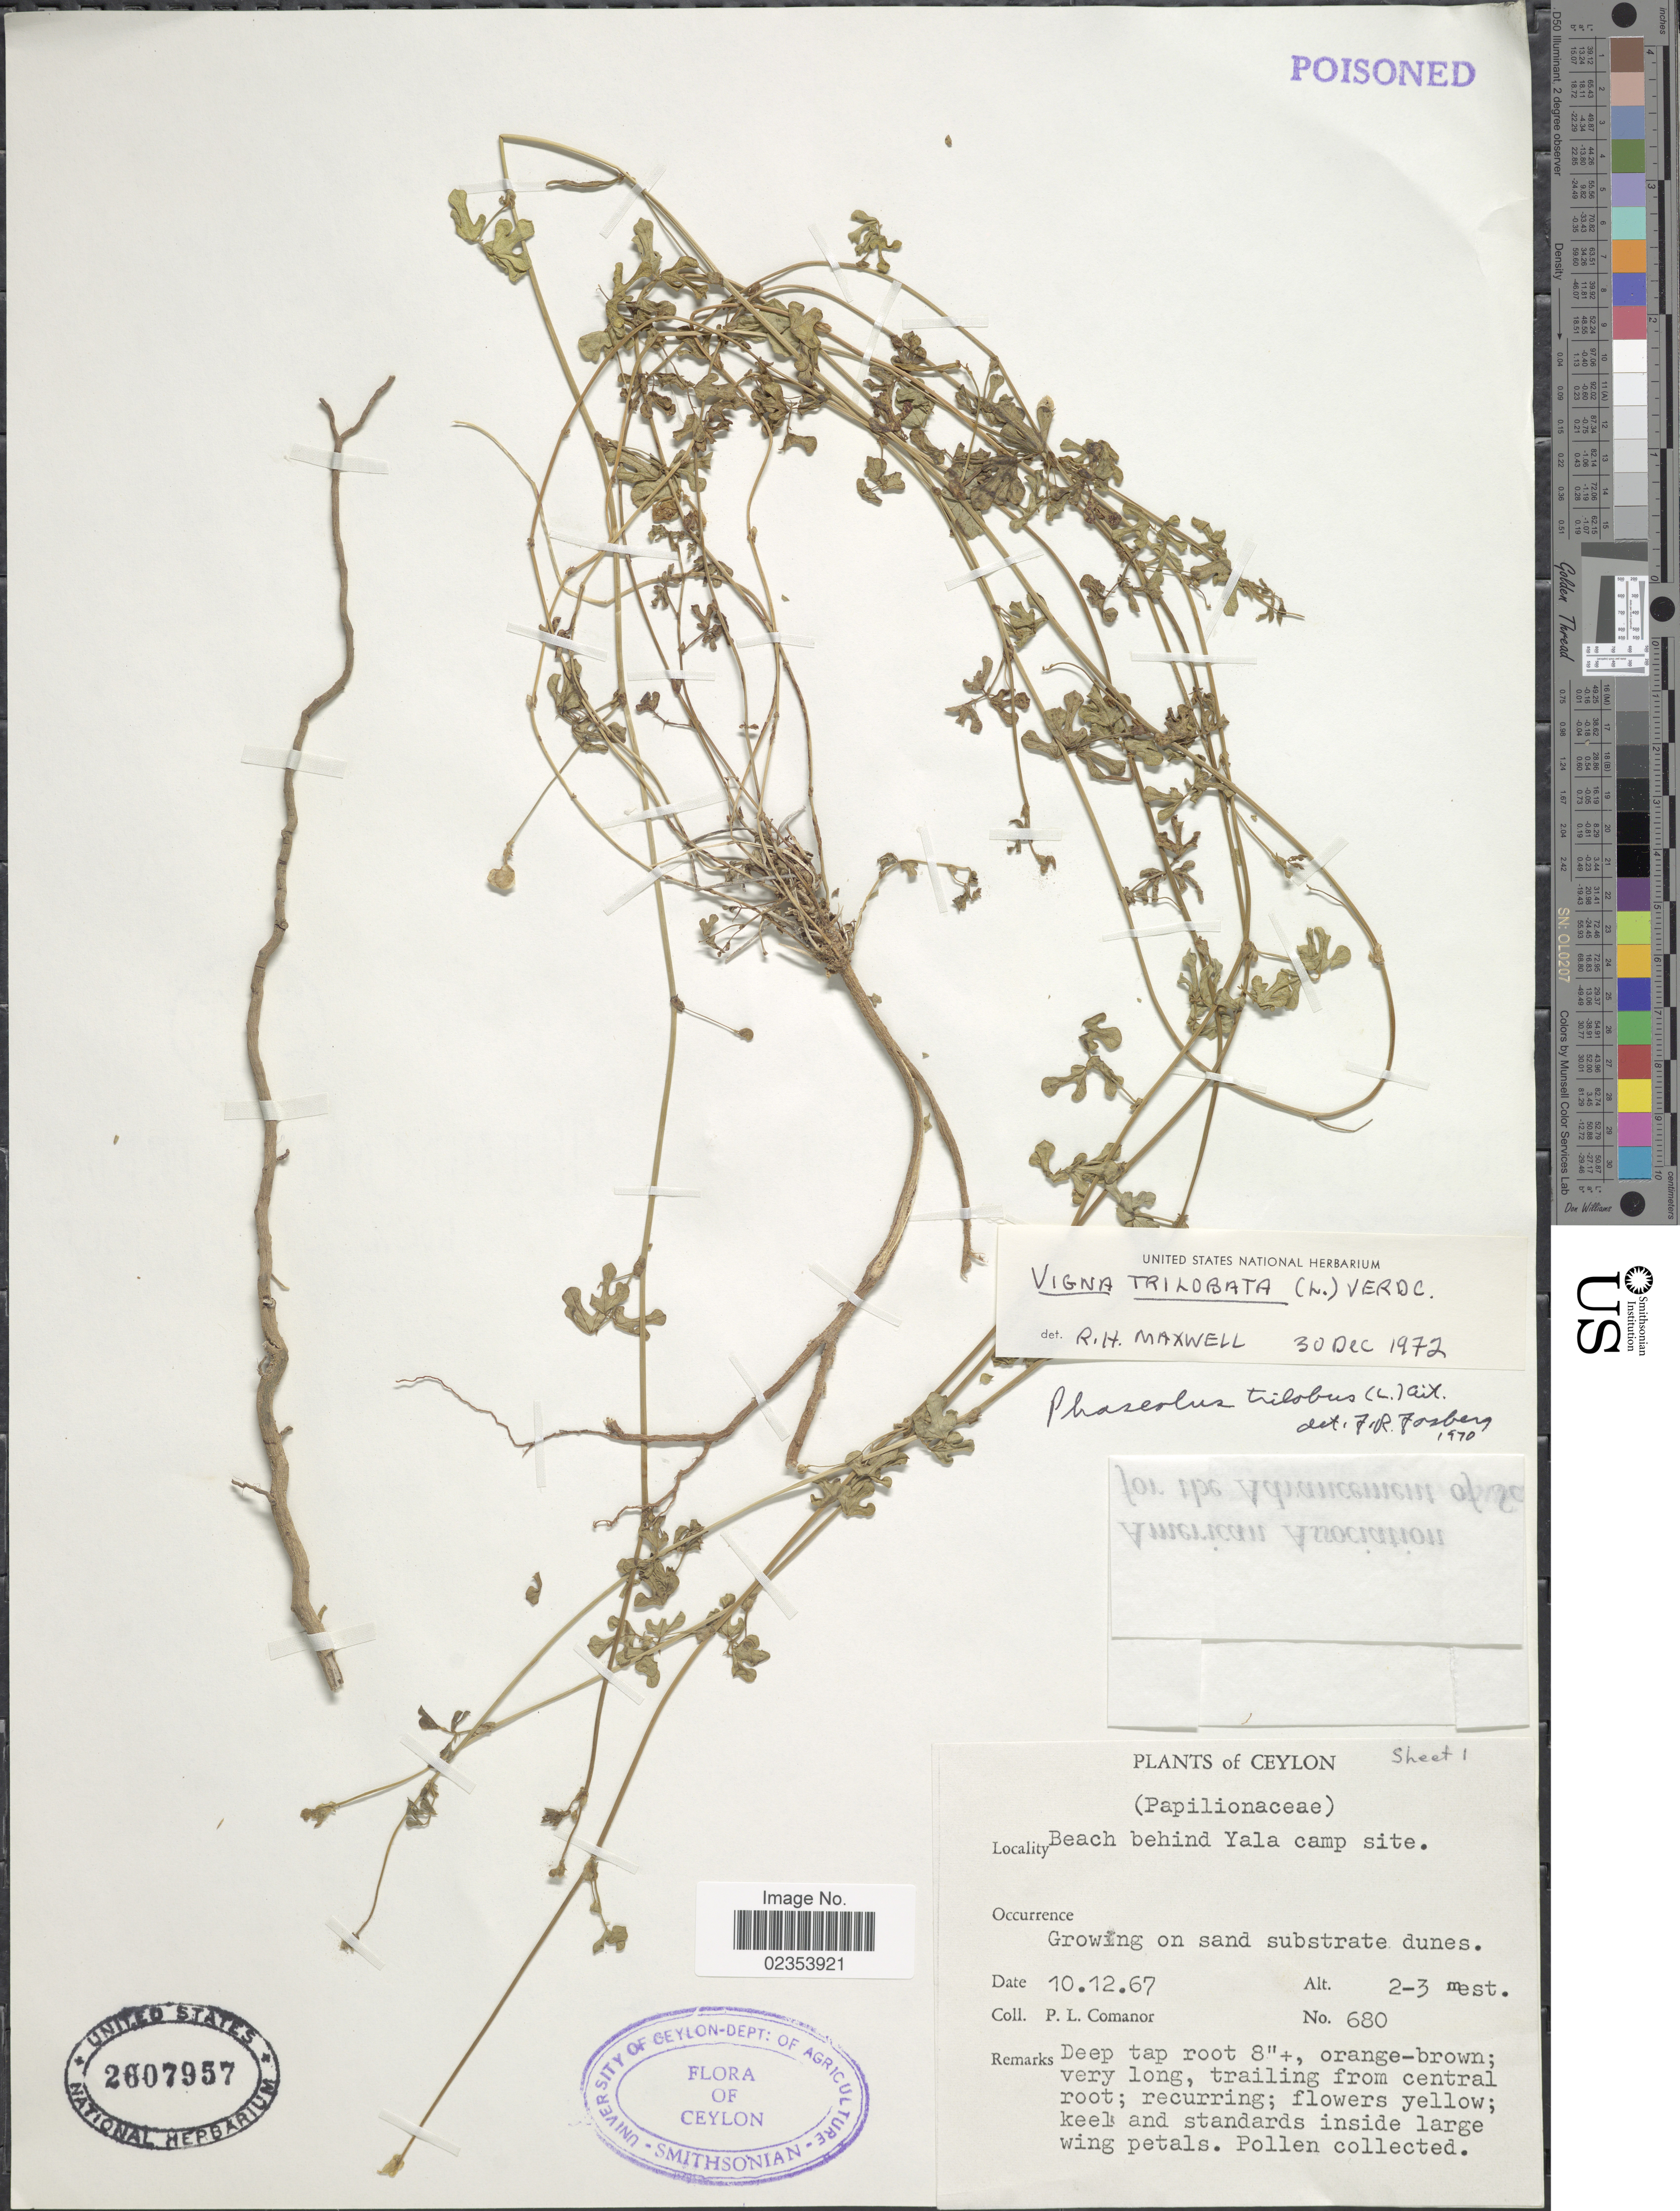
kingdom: Plantae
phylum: Tracheophyta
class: Magnoliopsida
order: Fabales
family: Fabaceae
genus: Vigna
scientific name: Vigna trilobata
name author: (L.) Verdc.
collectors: P. Comanor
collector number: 680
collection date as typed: Transcribed d/m/y: 10/12/67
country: Sri Lanka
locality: Ceylon. Beach behind Yala camp site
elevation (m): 2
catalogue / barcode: US 2607957